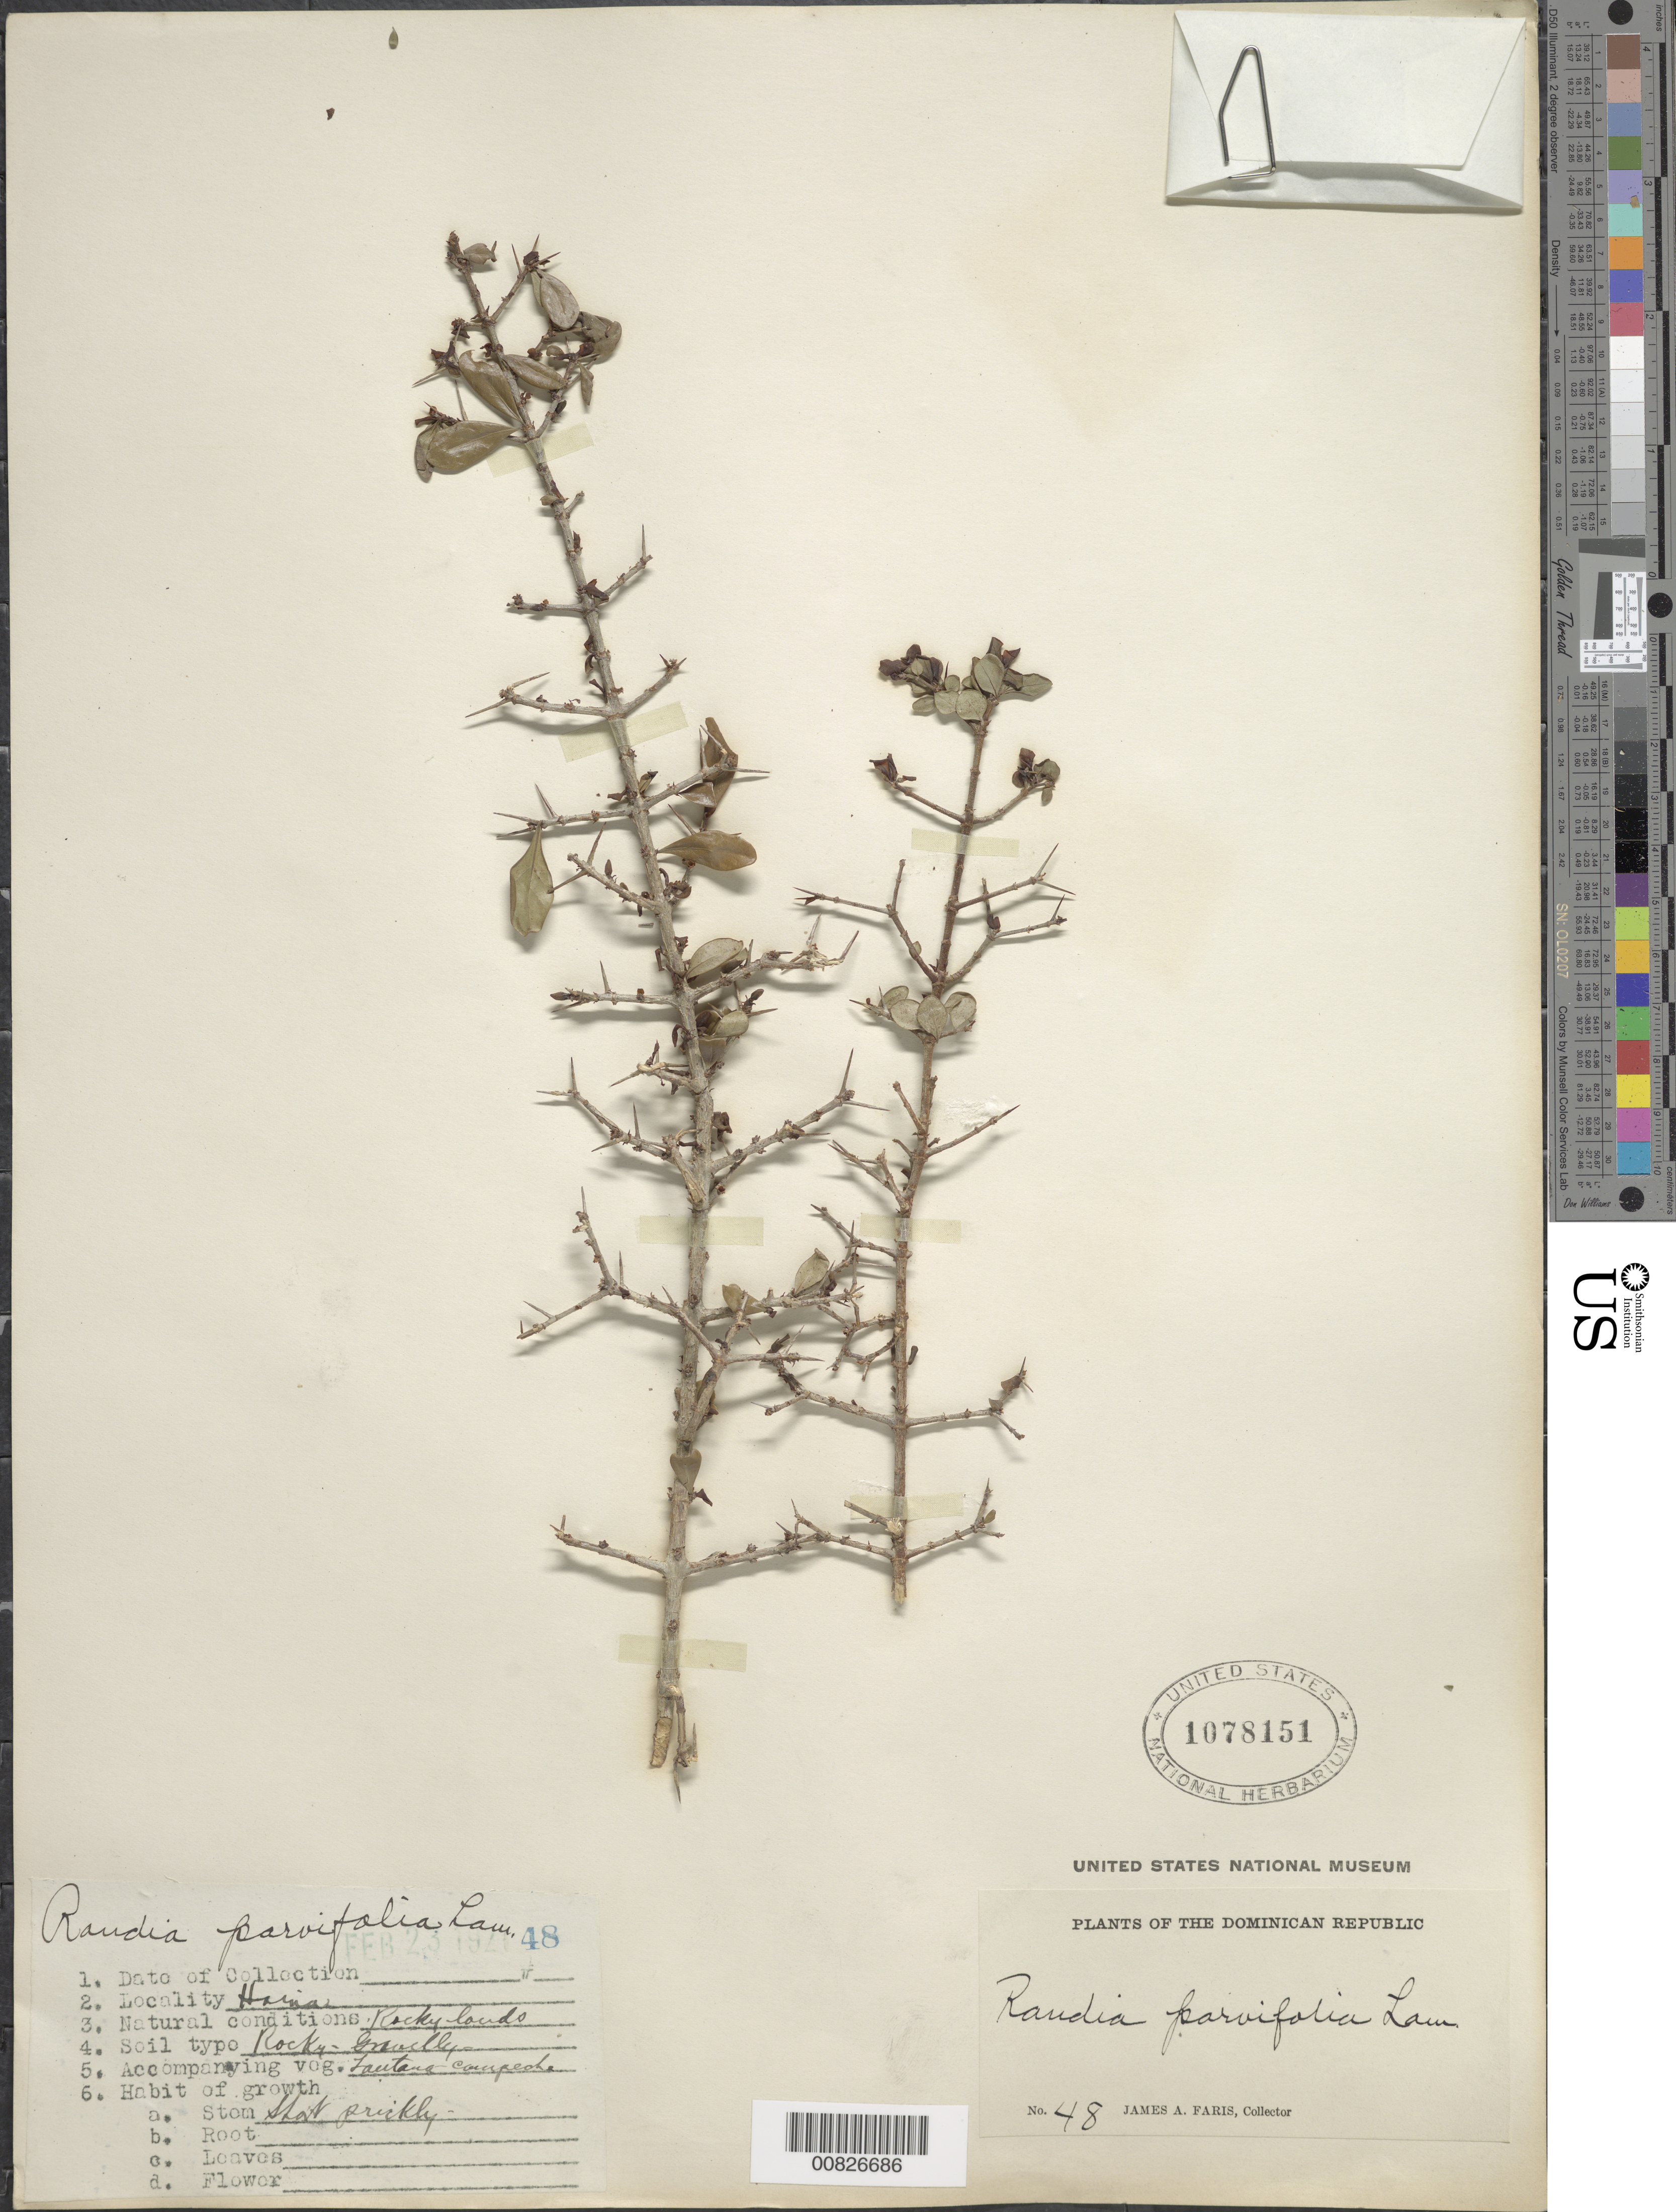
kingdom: Plantae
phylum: Tracheophyta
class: Magnoliopsida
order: Gentianales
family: Rubiaceae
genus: Randia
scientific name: Randia parvifolia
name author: Lam.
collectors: J. Faris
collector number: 48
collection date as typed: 23 Feb 1921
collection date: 1921-02-23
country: Dominican Republic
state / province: San Cristóbal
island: Hispaniola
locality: Haina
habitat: Rocky lands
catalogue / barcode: US 1078151